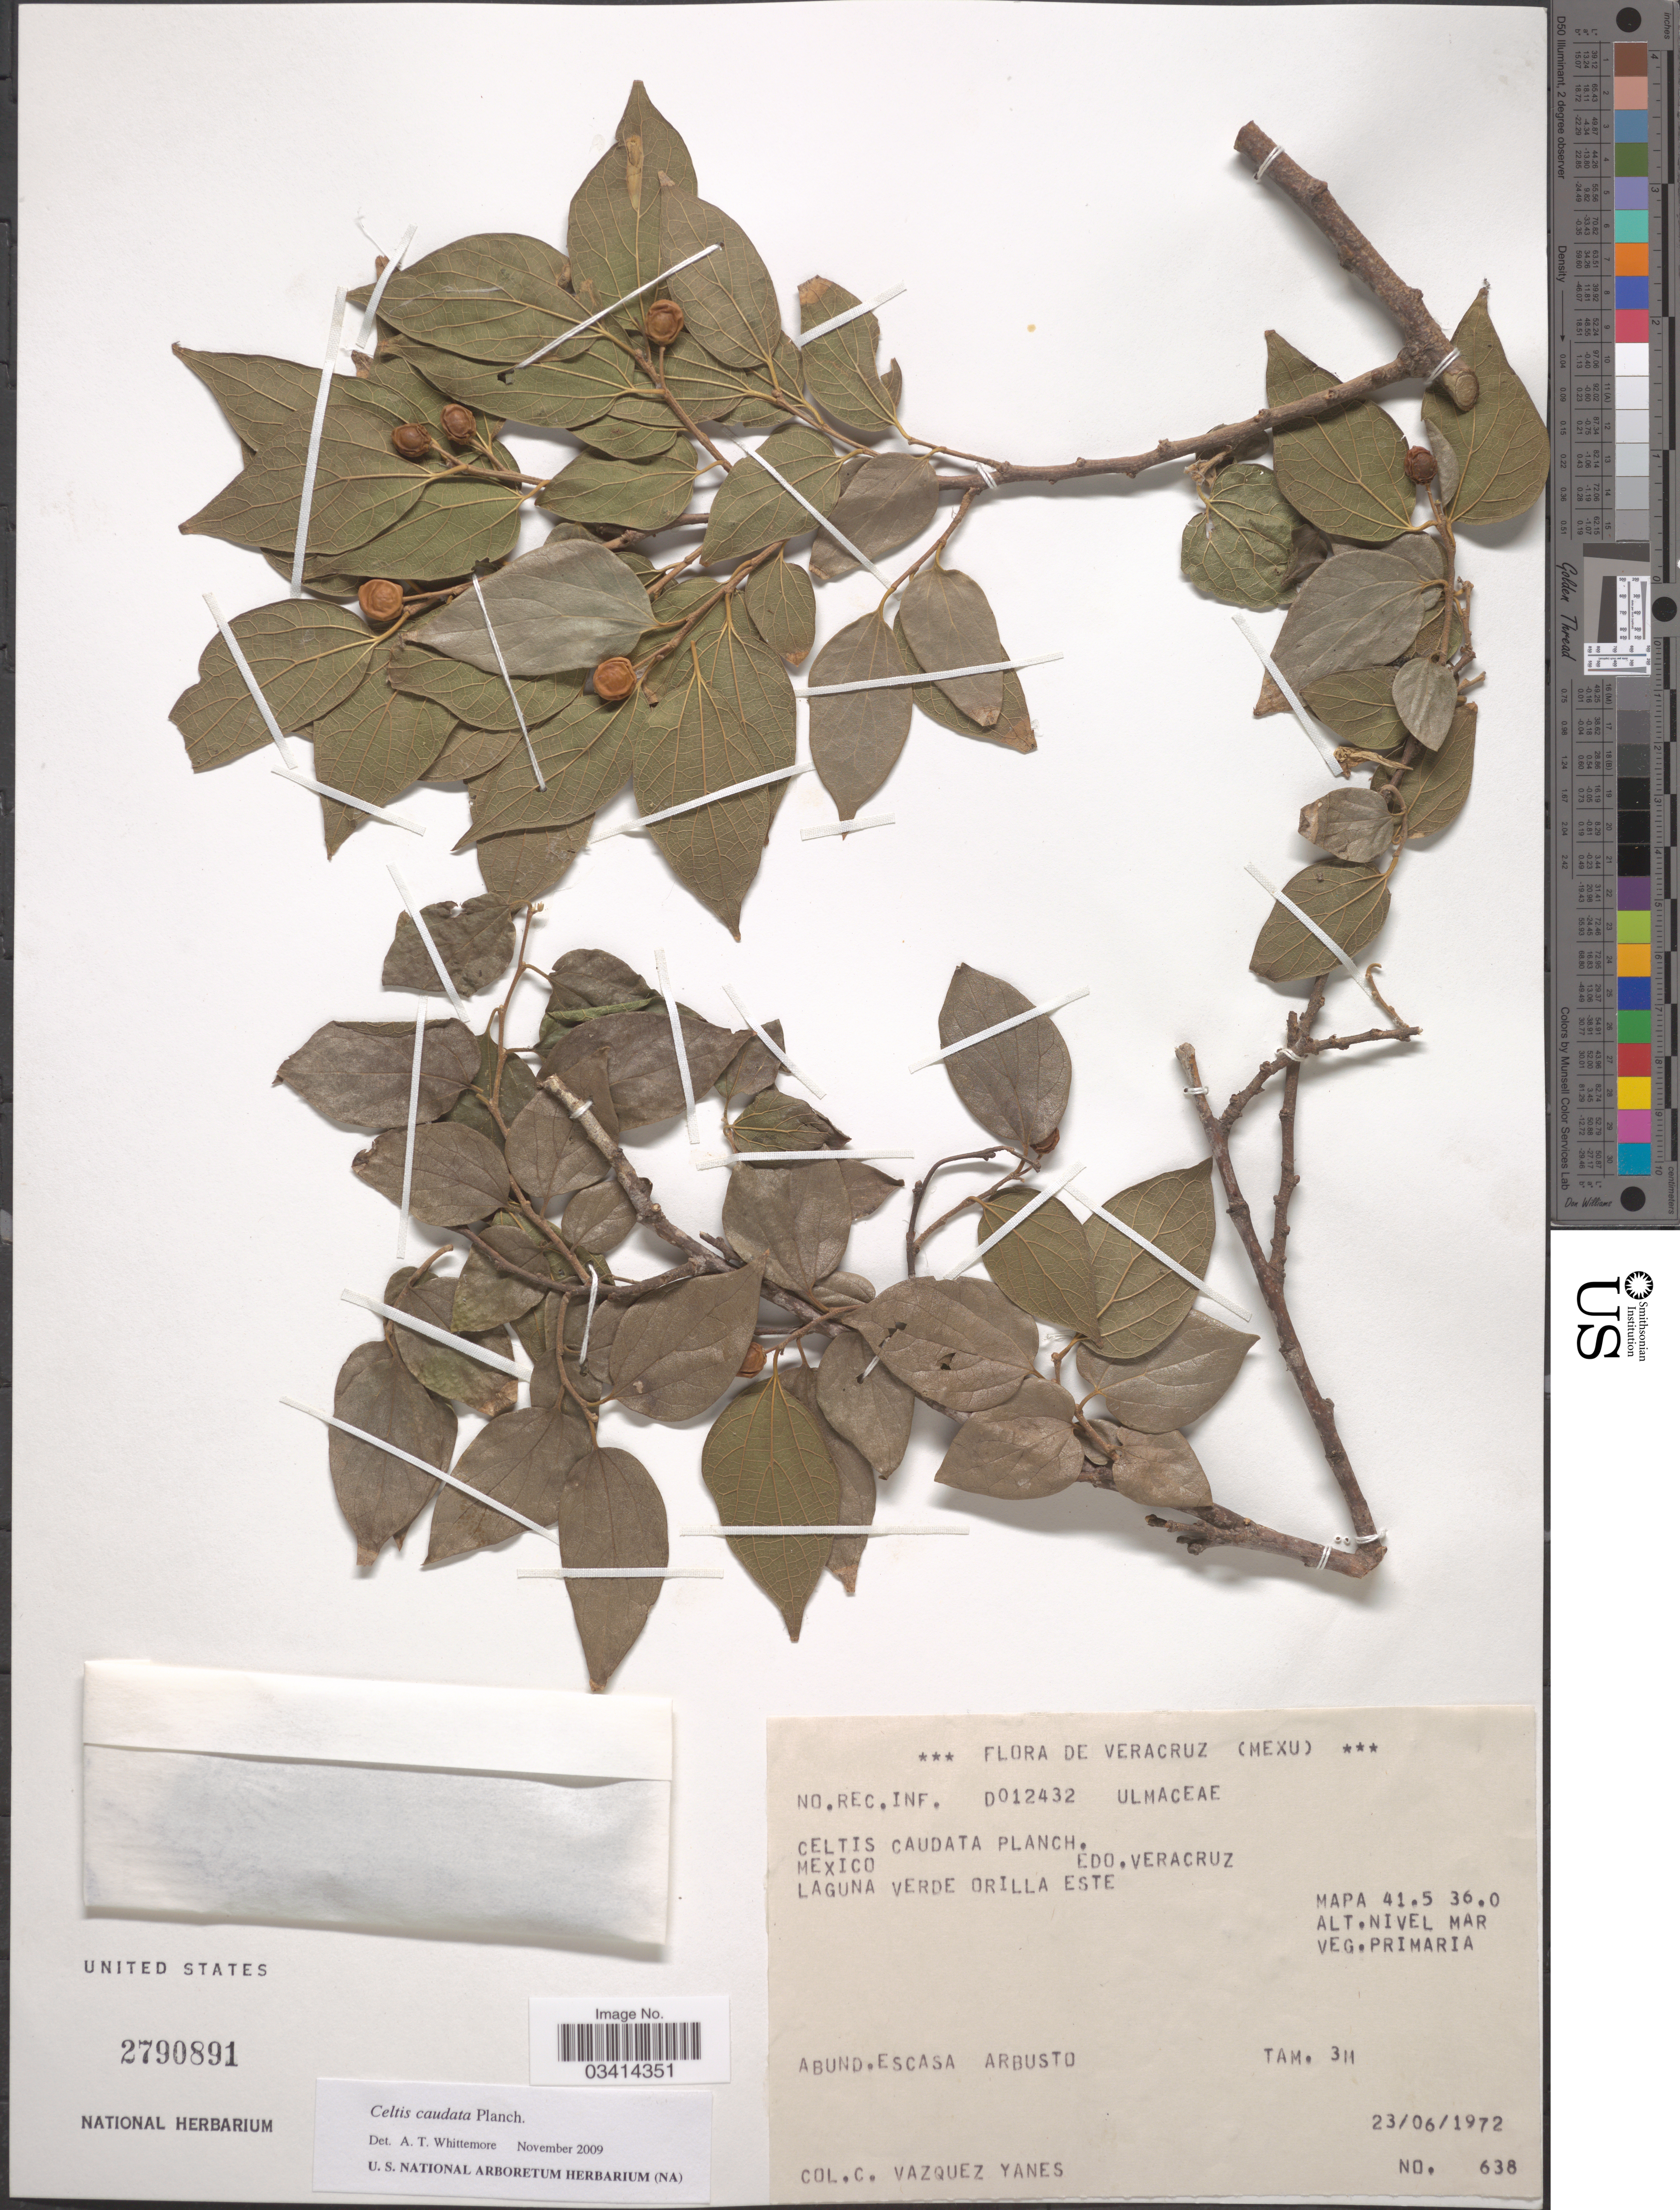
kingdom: Plantae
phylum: Tracheophyta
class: Magnoliopsida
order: Rosales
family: Cannabaceae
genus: Celtis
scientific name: Celtis caudata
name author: Planch.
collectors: C. Vazquez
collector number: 638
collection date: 1972-06-23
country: Mexico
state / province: Veracruz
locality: Veracruz. Laguna Verde Orilla Este.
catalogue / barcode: US 2790891